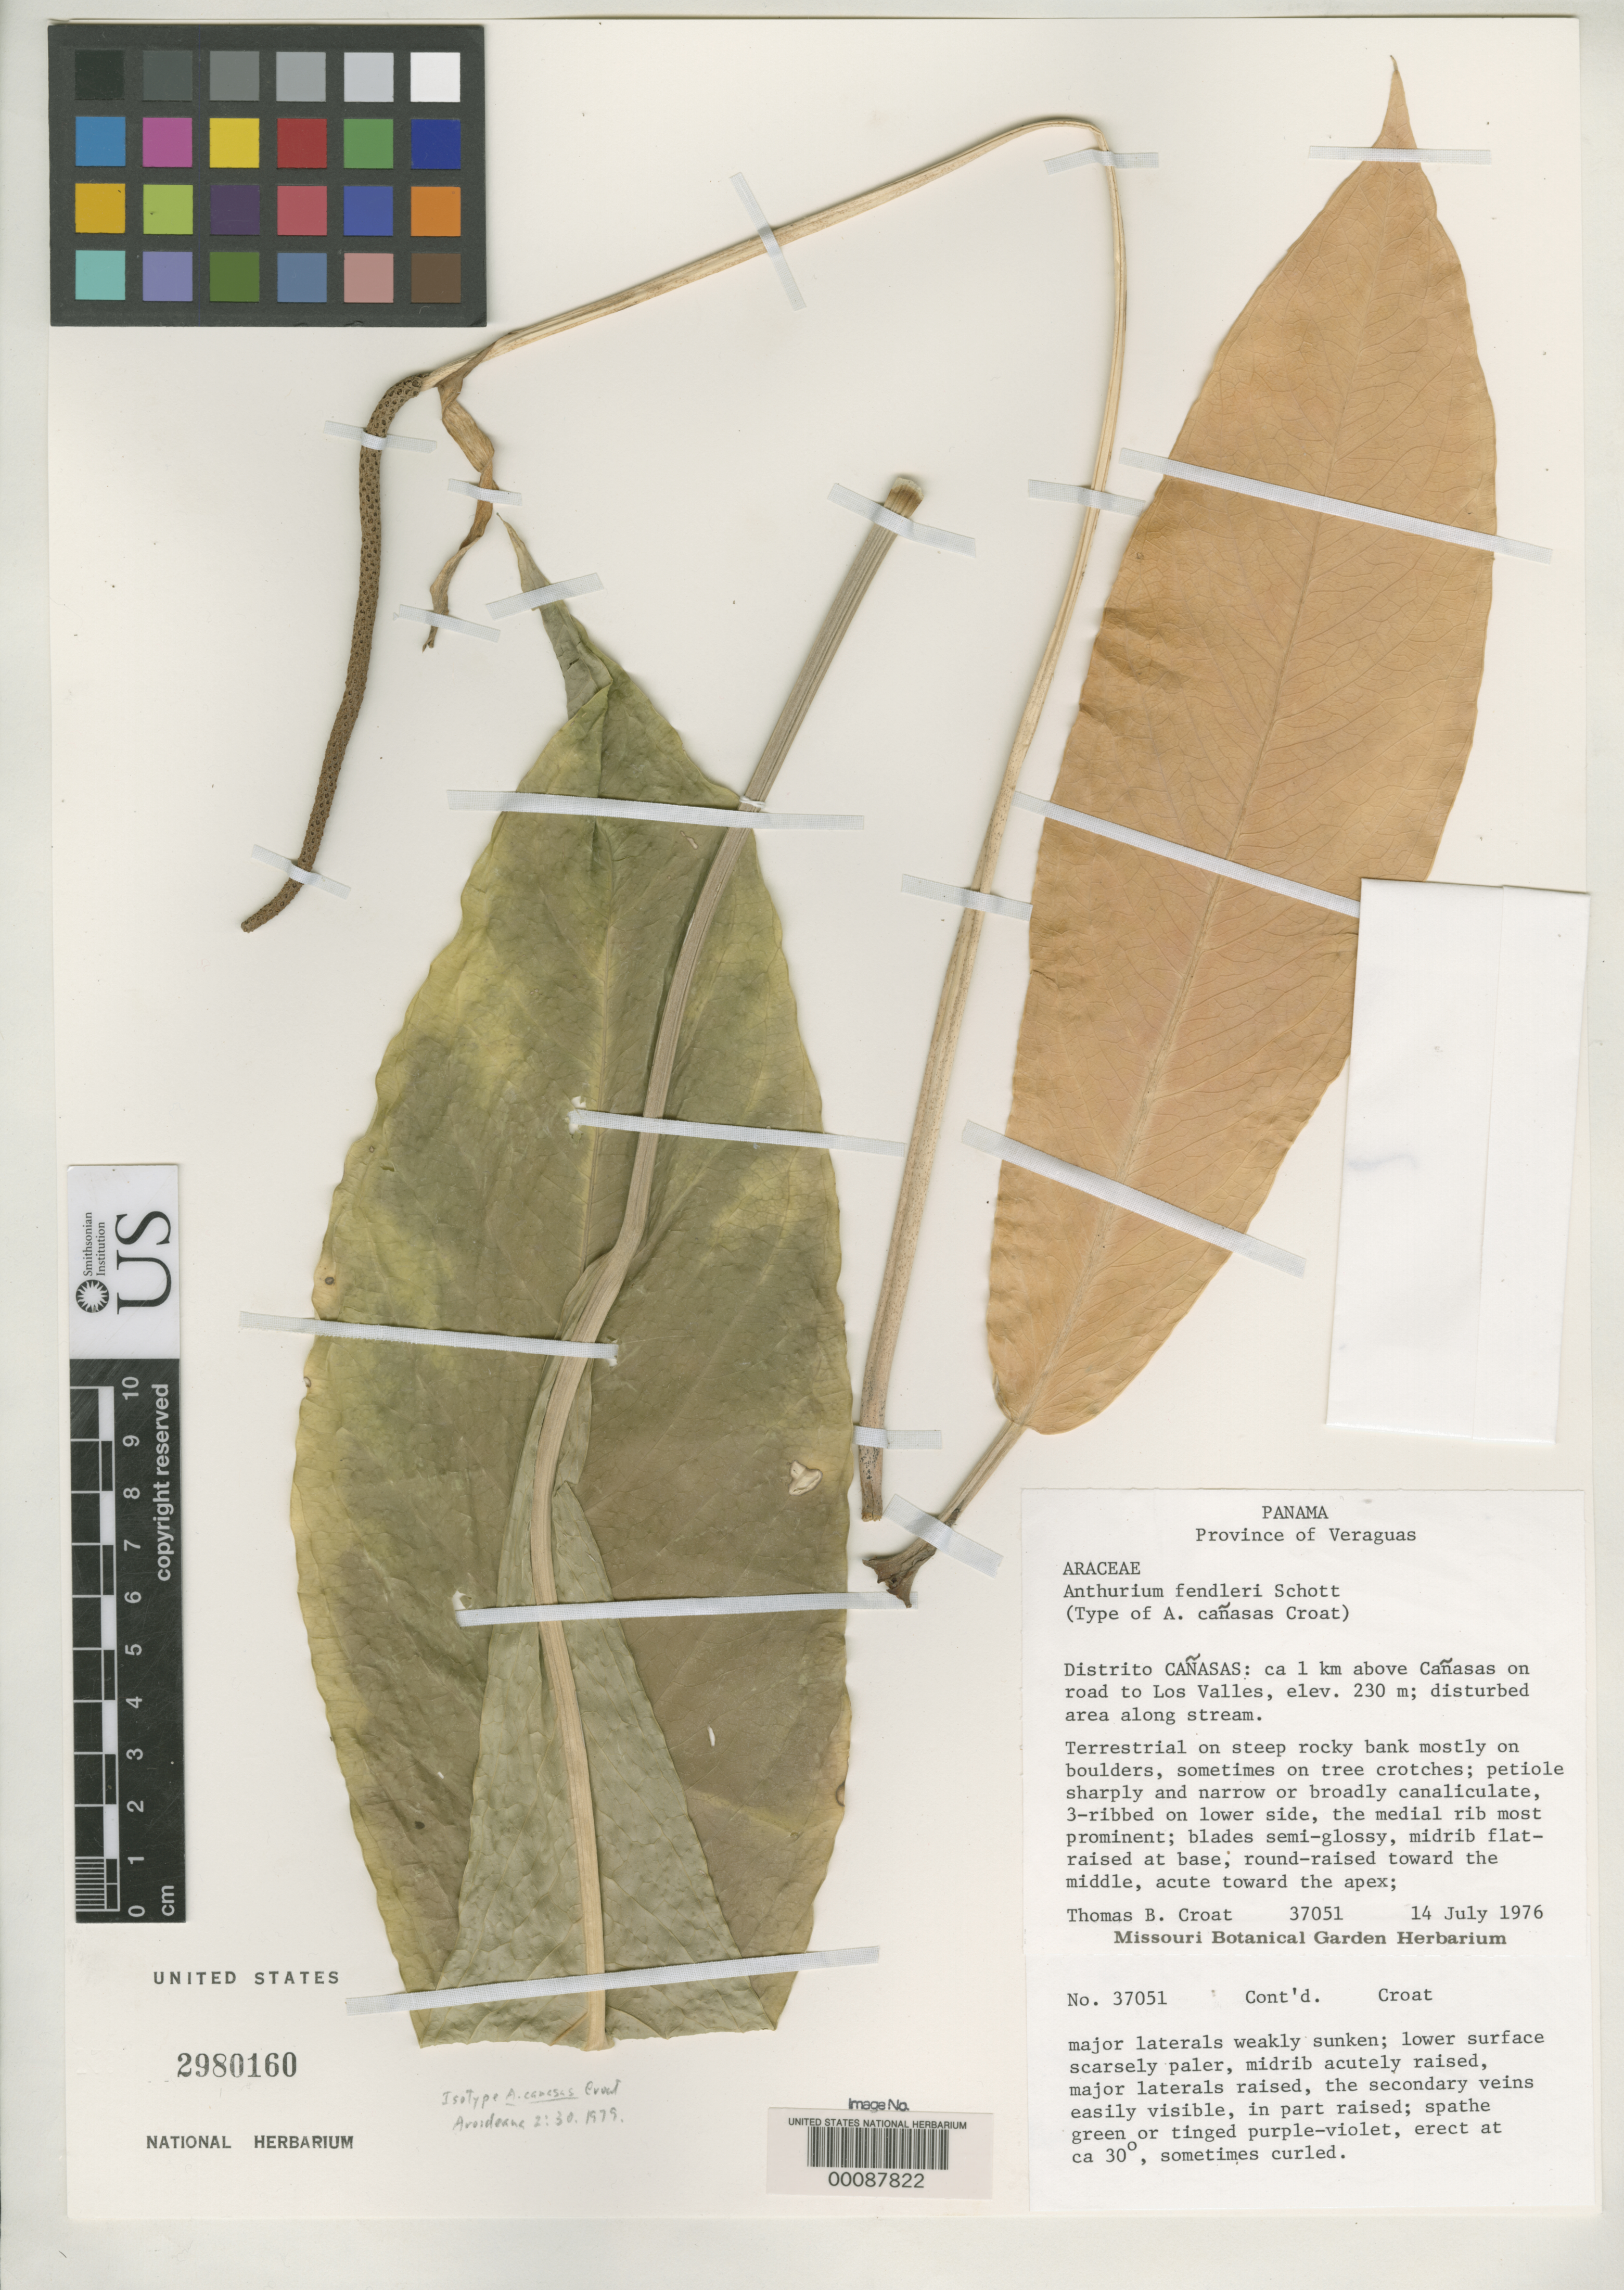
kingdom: Plantae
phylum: Tracheophyta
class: Liliopsida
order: Alismatales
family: Araceae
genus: Anthurium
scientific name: Anthurium canasas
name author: Croat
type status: Isotype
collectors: T. B. Croat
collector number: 37051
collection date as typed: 14 Jul 1976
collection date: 1976-07-14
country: Panama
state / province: Veraguas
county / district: Cañazas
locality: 1 km above Canasas on road to Los Valles.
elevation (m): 230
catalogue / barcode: US 2980160